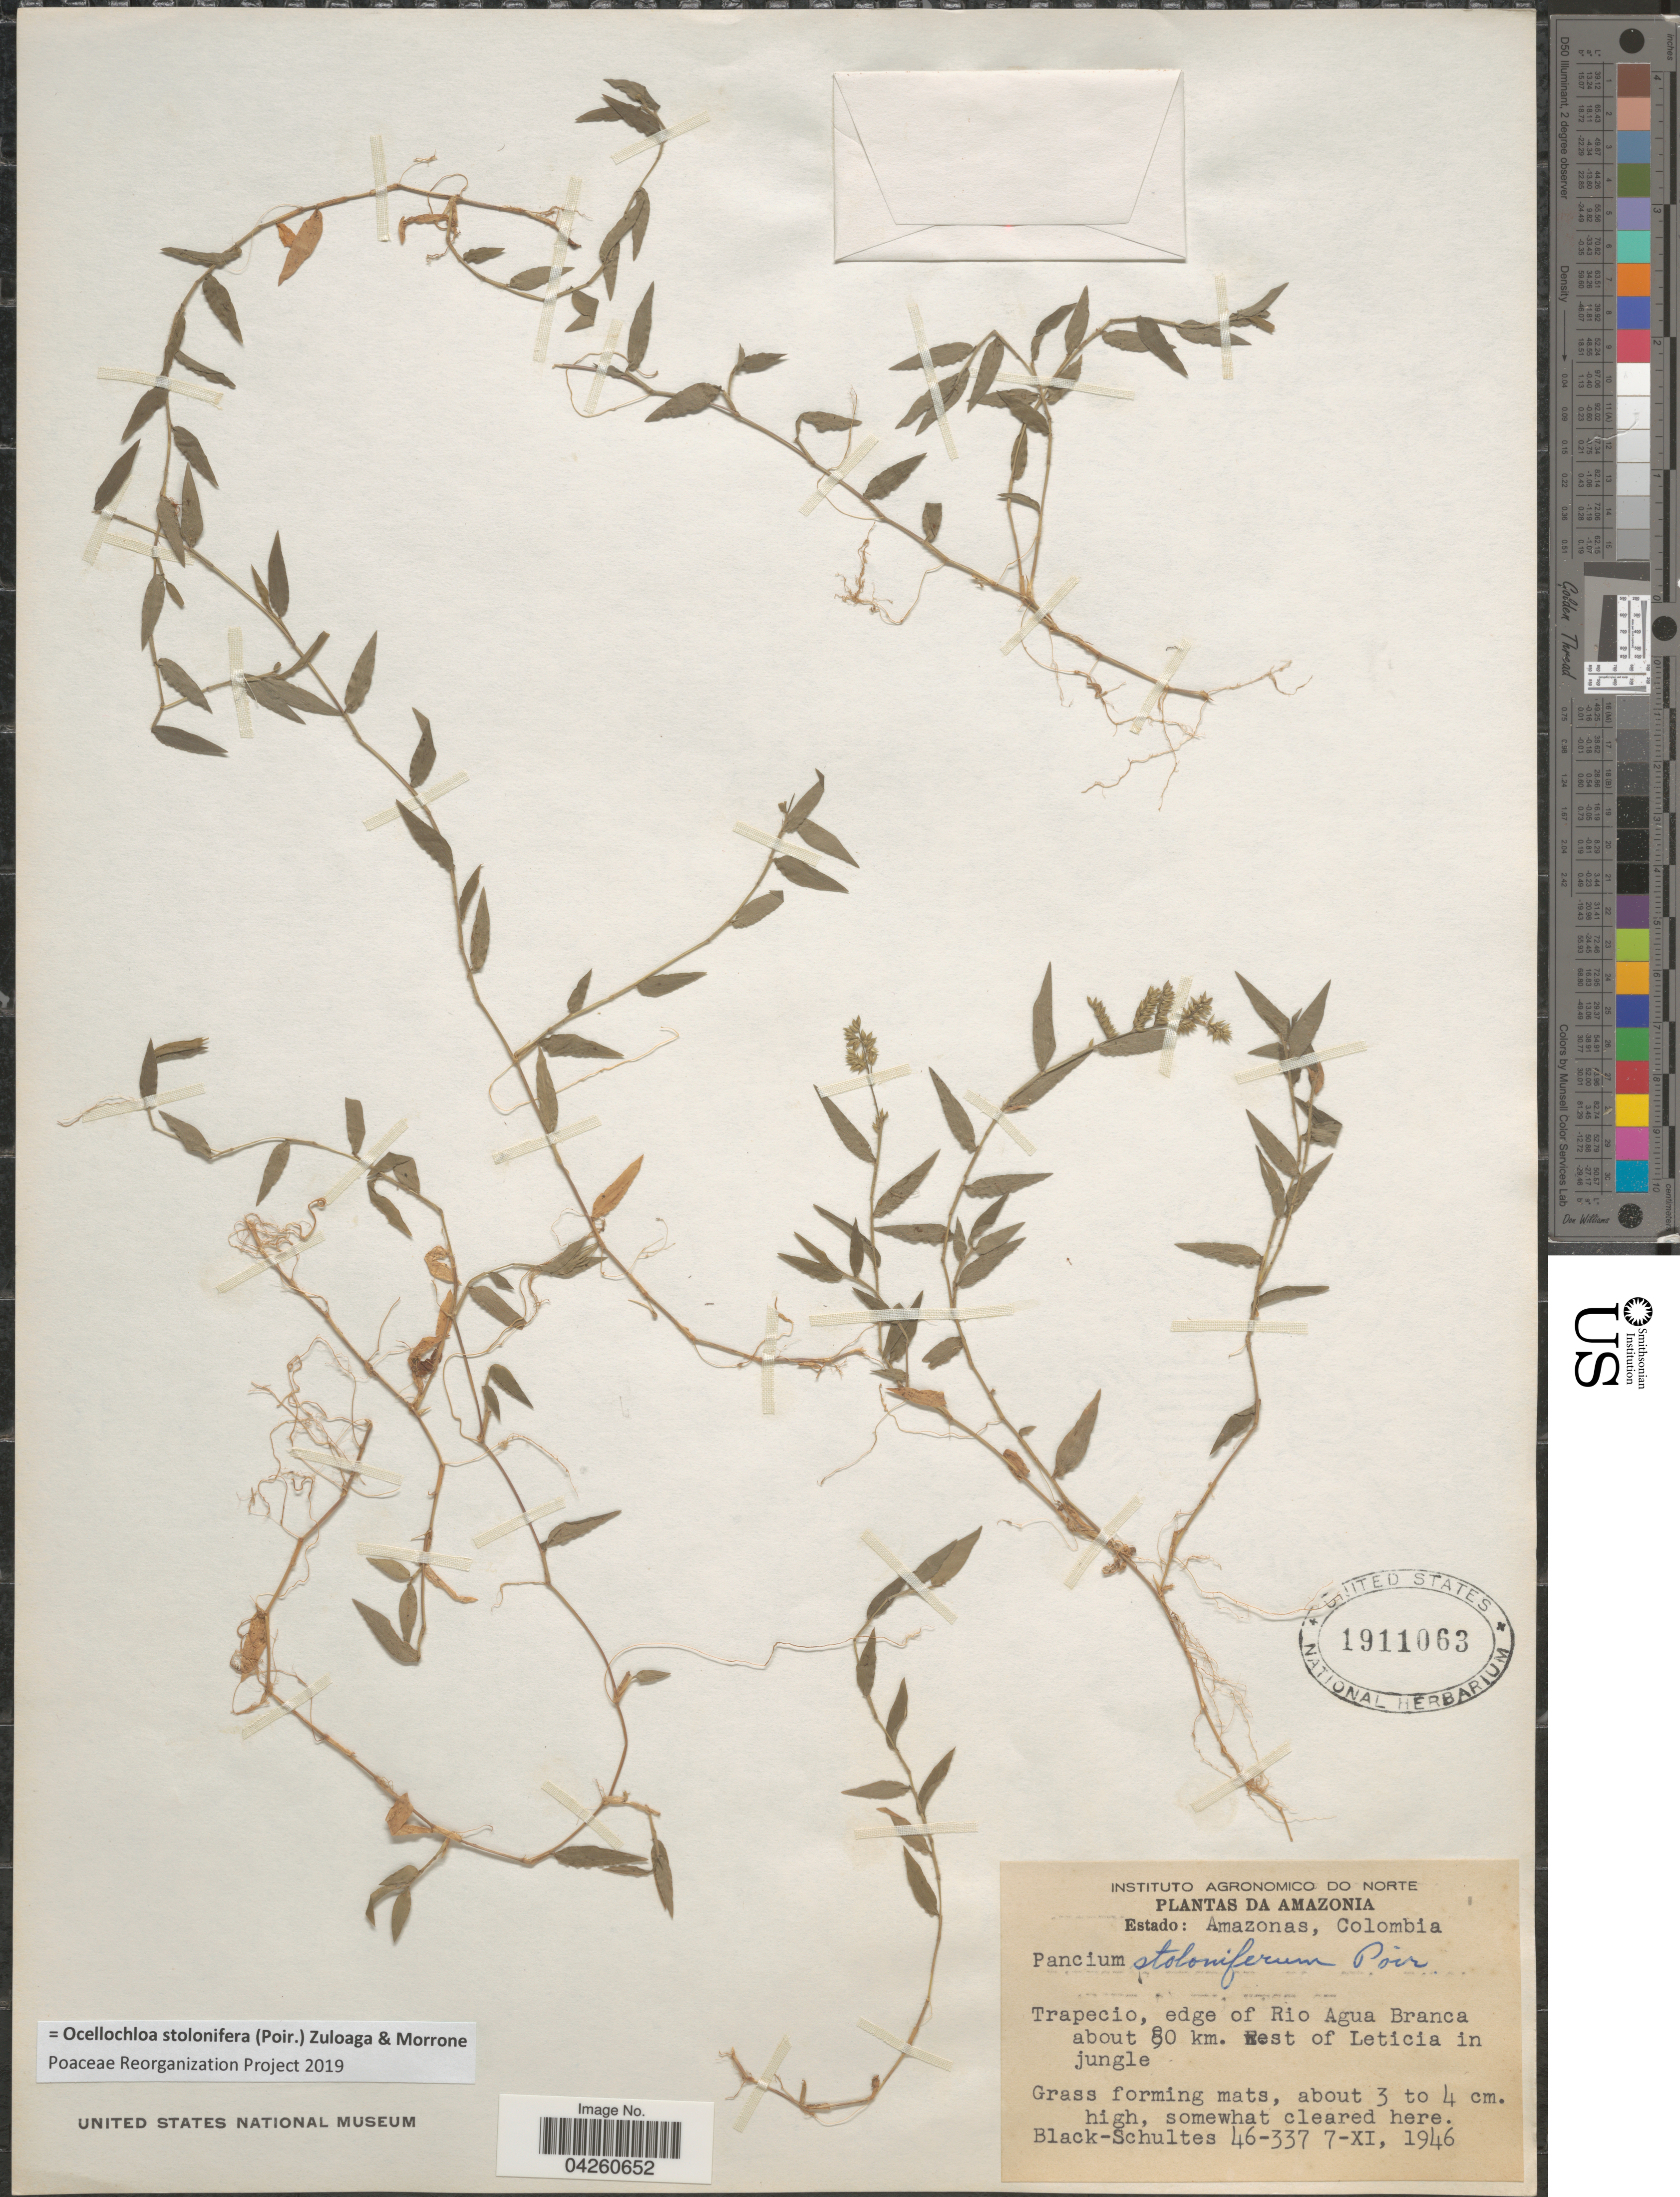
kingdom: Plantae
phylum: Tracheophyta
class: Liliopsida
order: Poales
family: Poaceae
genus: Ocellochloa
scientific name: Ocellochloa stolonifera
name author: (Poir.) Zuloaga & Morrone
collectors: -- Black & -- Schultes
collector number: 46-337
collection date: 1946-11-07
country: Colombia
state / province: Amazônas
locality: Amazonia. Trapecio, edge of Rio Agua Branca about 80 [interpreted] km. West of Leticia in jungle.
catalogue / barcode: US 1911063